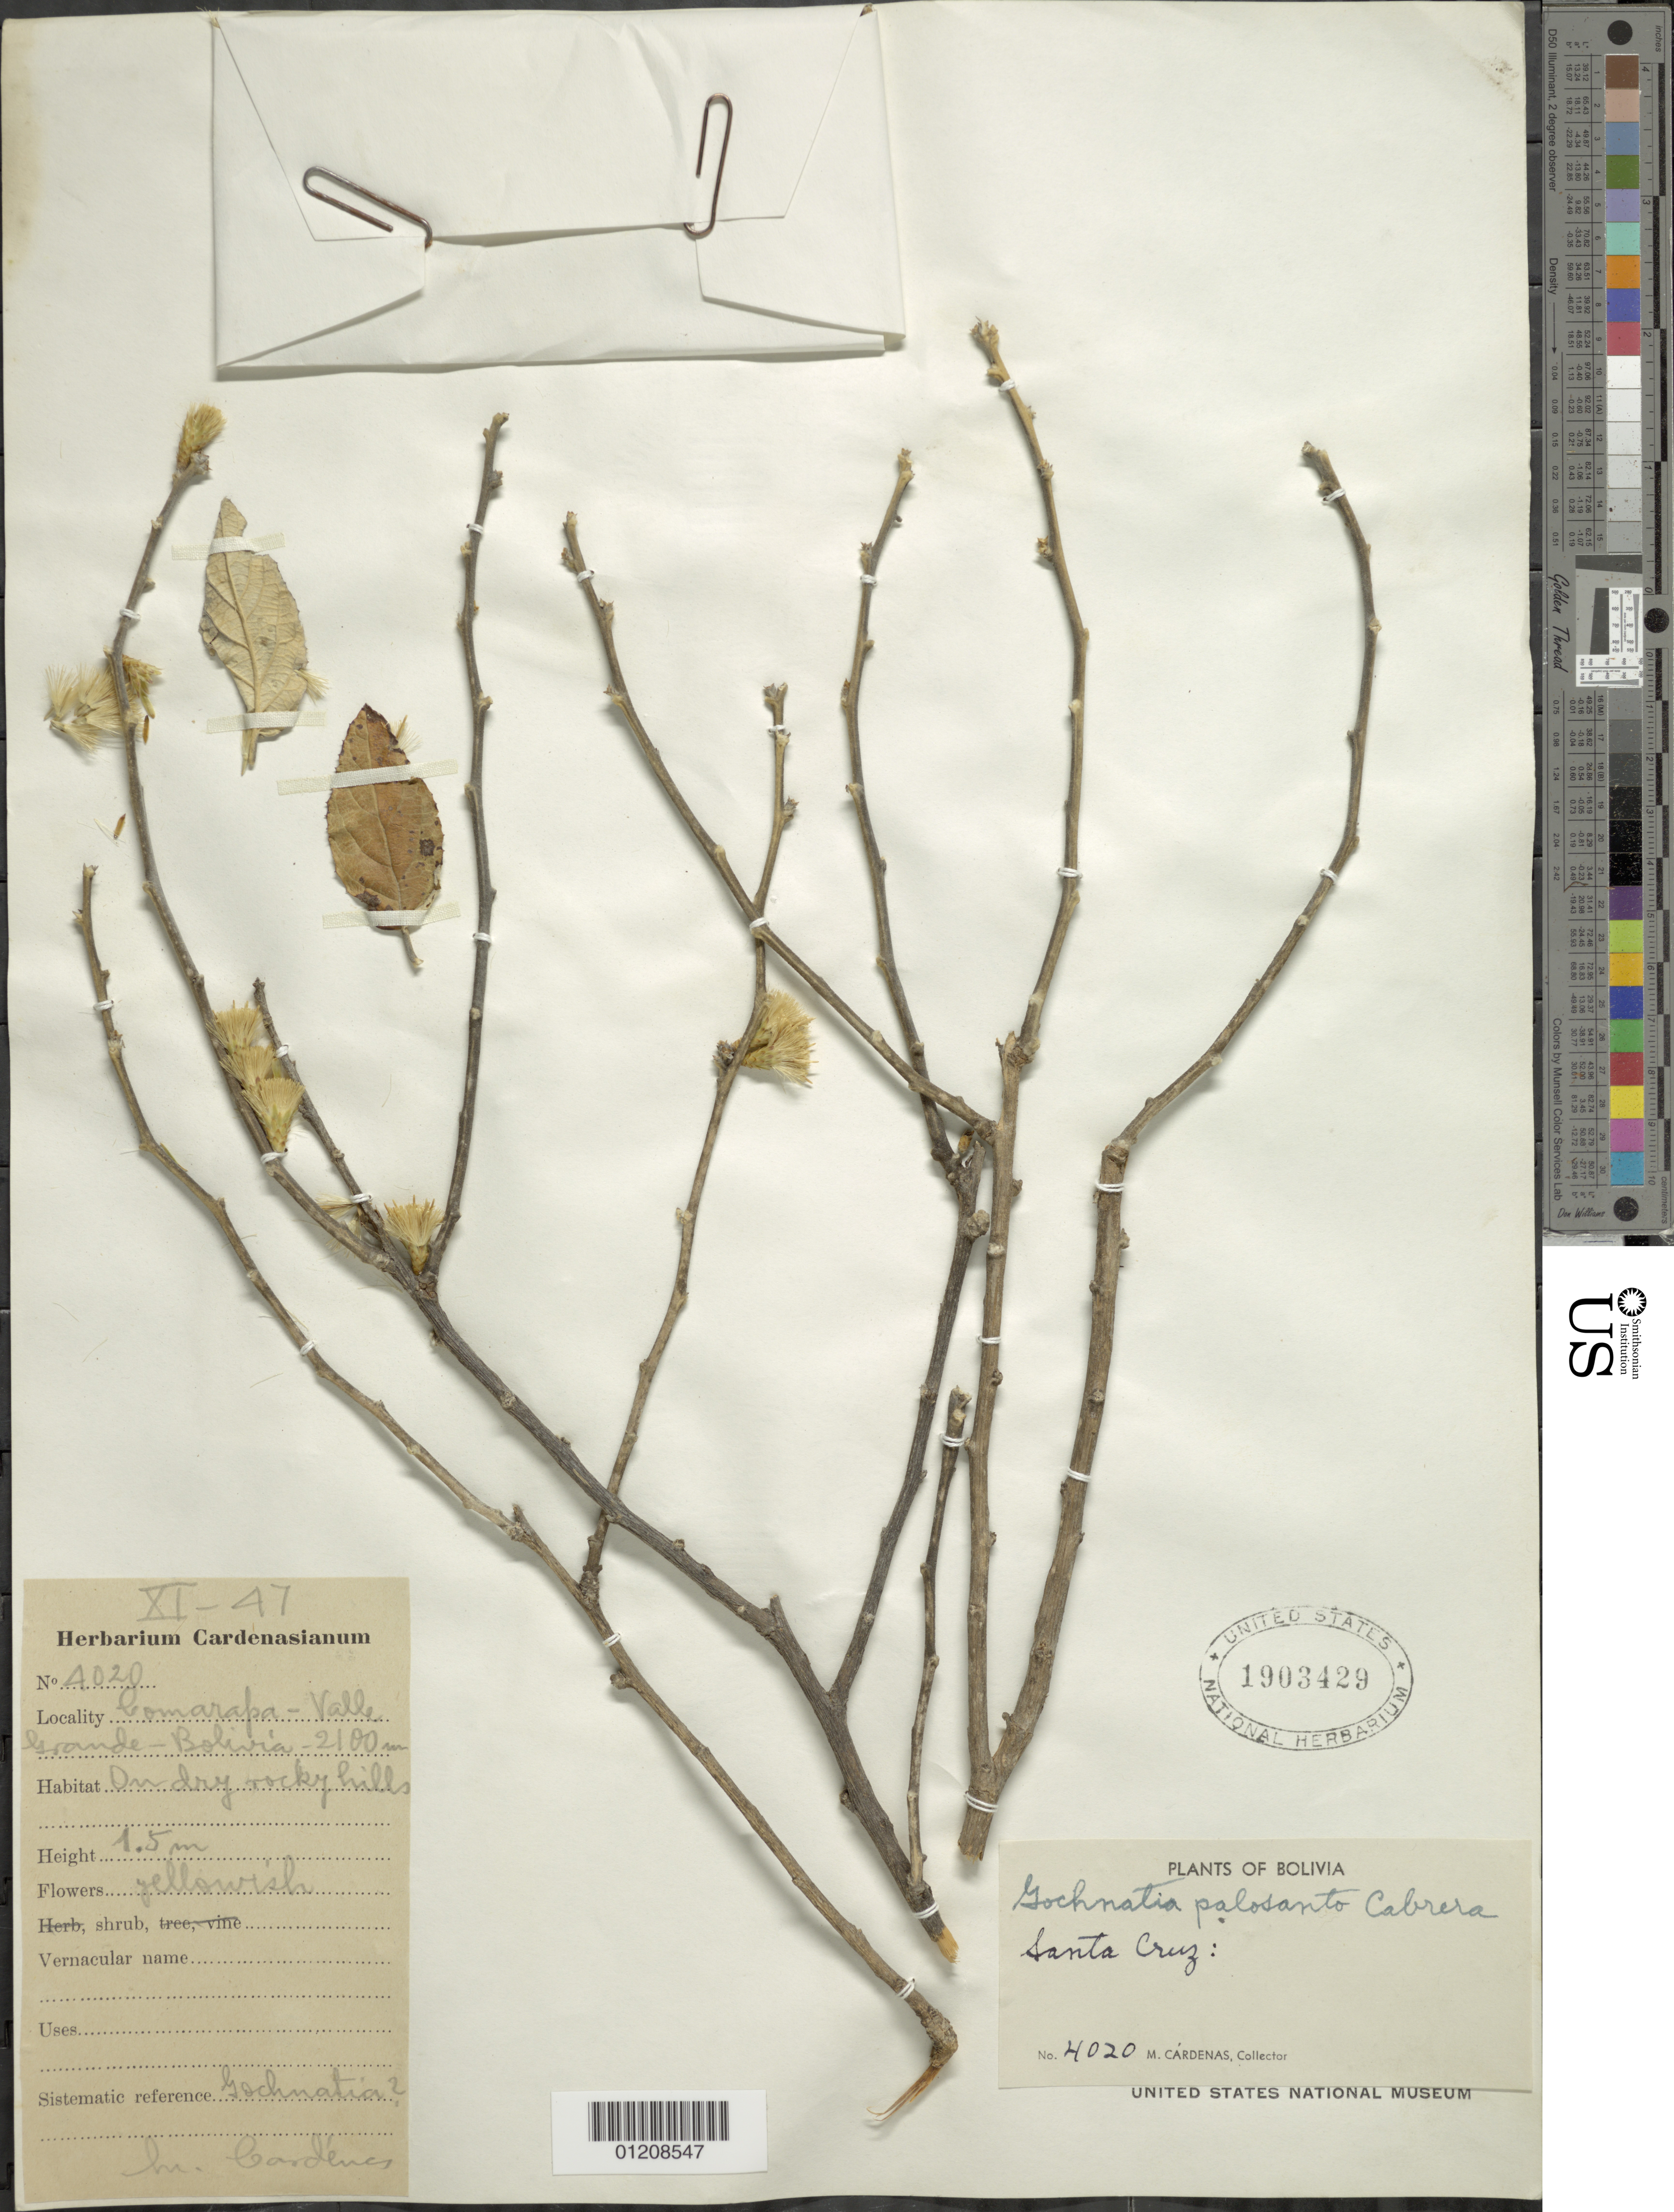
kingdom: Plantae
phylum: Tracheophyta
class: Magnoliopsida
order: Asterales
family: Asteraceae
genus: Gochnatia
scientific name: Gochnatia palosanto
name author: Cabrera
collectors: M. Cárdenas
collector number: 4020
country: Bolivia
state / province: Santa Cruz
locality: Comarapa-Valle Grande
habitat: on dry rocky hills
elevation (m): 2100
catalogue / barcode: US 1903429